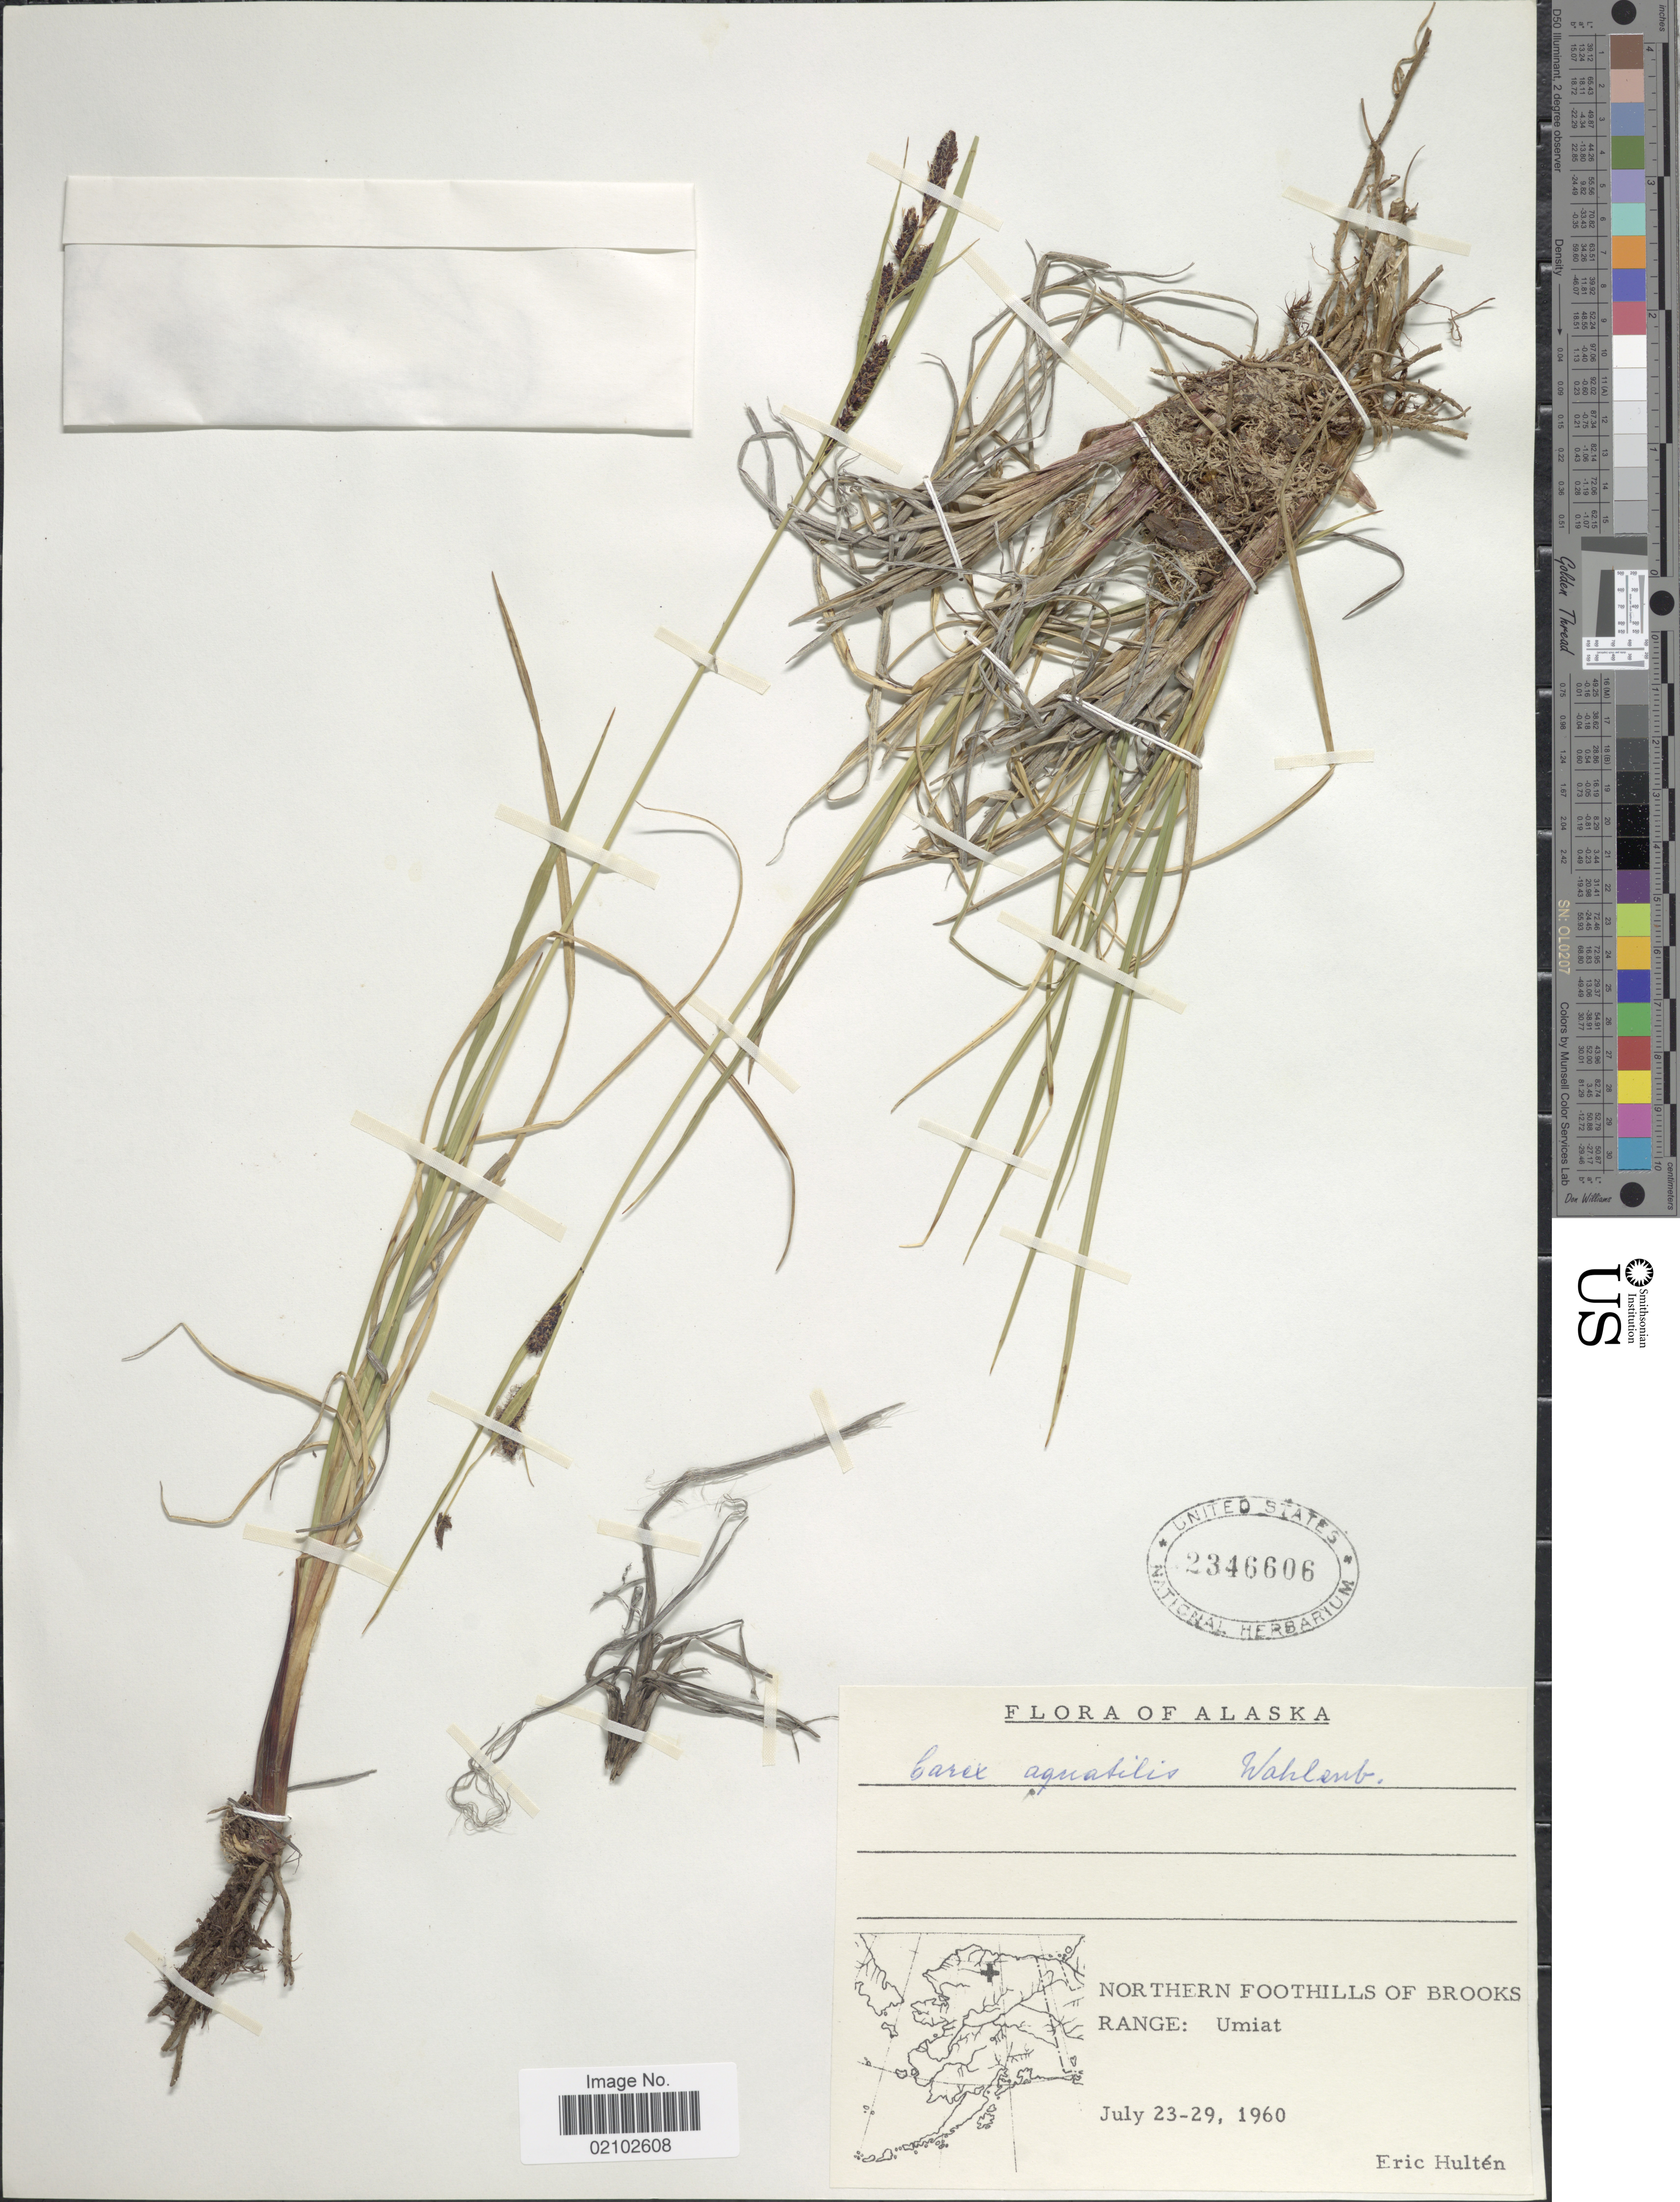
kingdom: Plantae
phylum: Tracheophyta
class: Liliopsida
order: Poales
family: Cyperaceae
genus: Carex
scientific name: Carex aquatilis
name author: Wahlenb.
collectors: E. G. Hultén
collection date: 1960-07-23/1960-07-29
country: United States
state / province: Alaska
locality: Northern Foothills of Brooks Range: Umiat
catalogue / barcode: US 2346606